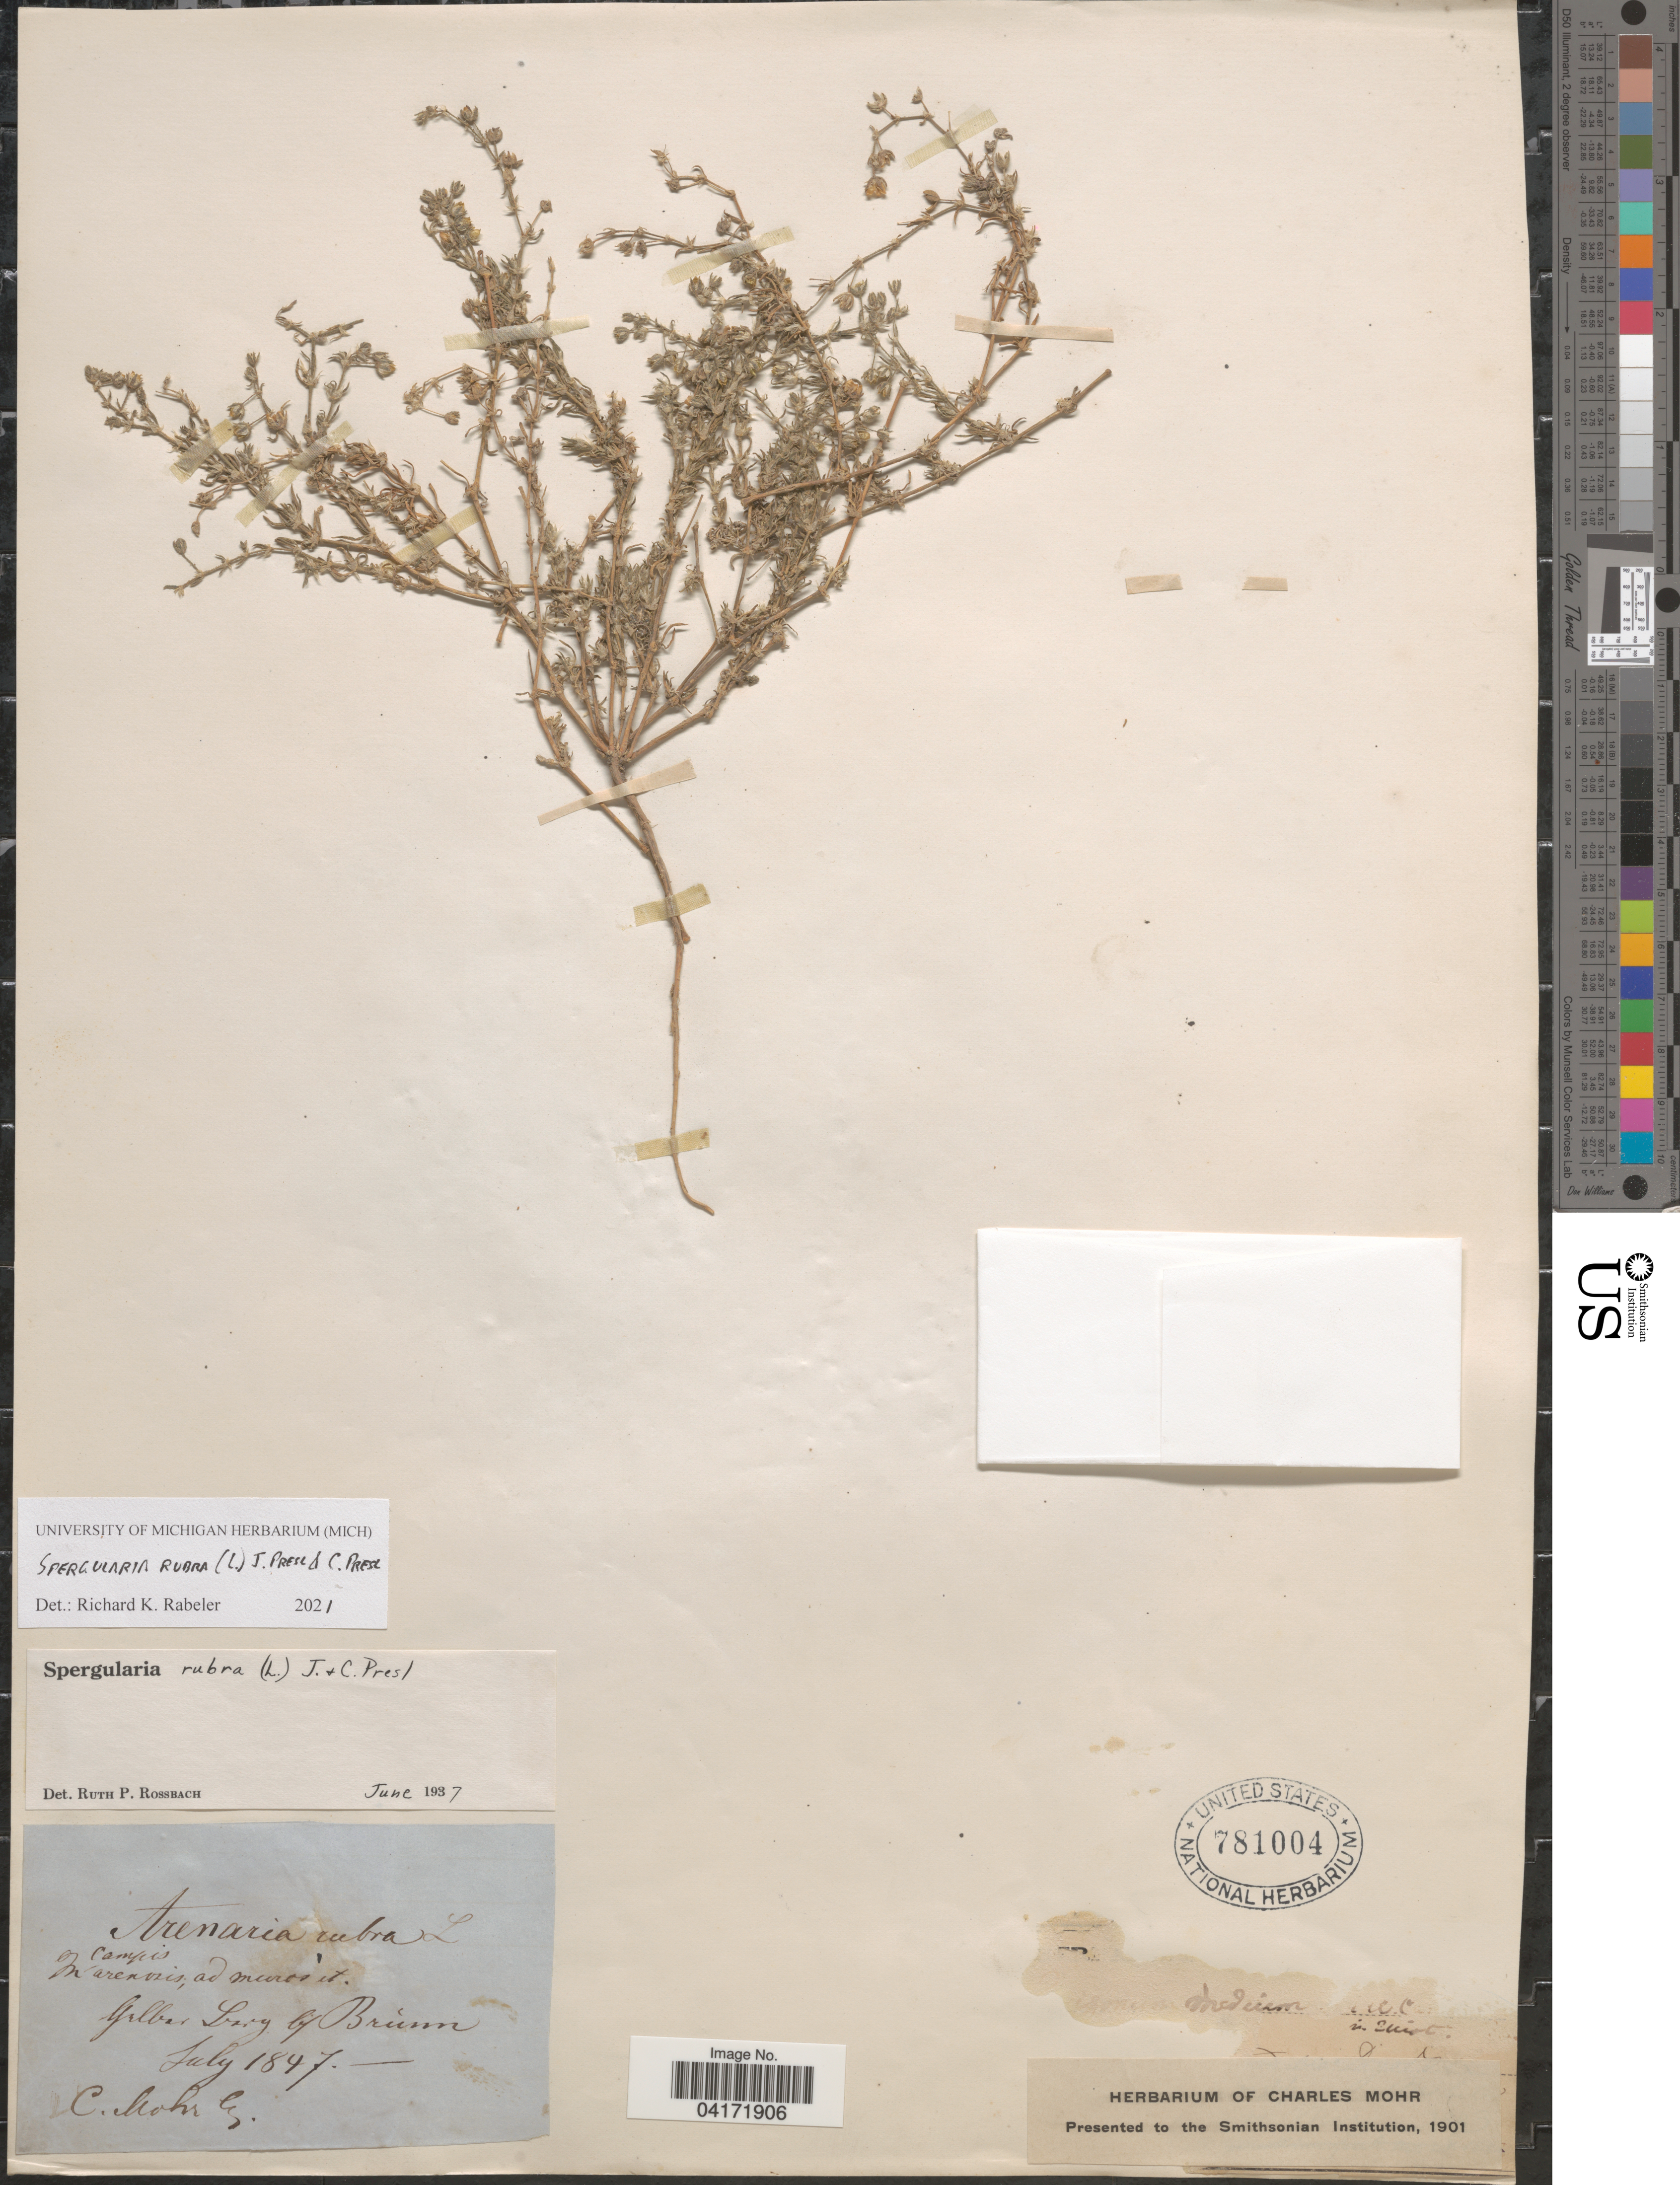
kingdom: Plantae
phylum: Tracheophyta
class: Magnoliopsida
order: Caryophyllales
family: Caryophyllaceae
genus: Spergularia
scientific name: Spergularia rubra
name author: (L.) J. Presl & C. Presl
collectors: Mohr, C. T. (herbarium)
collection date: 1847-07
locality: Gilbur Lory by Brum [interpreted].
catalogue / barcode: US 781004